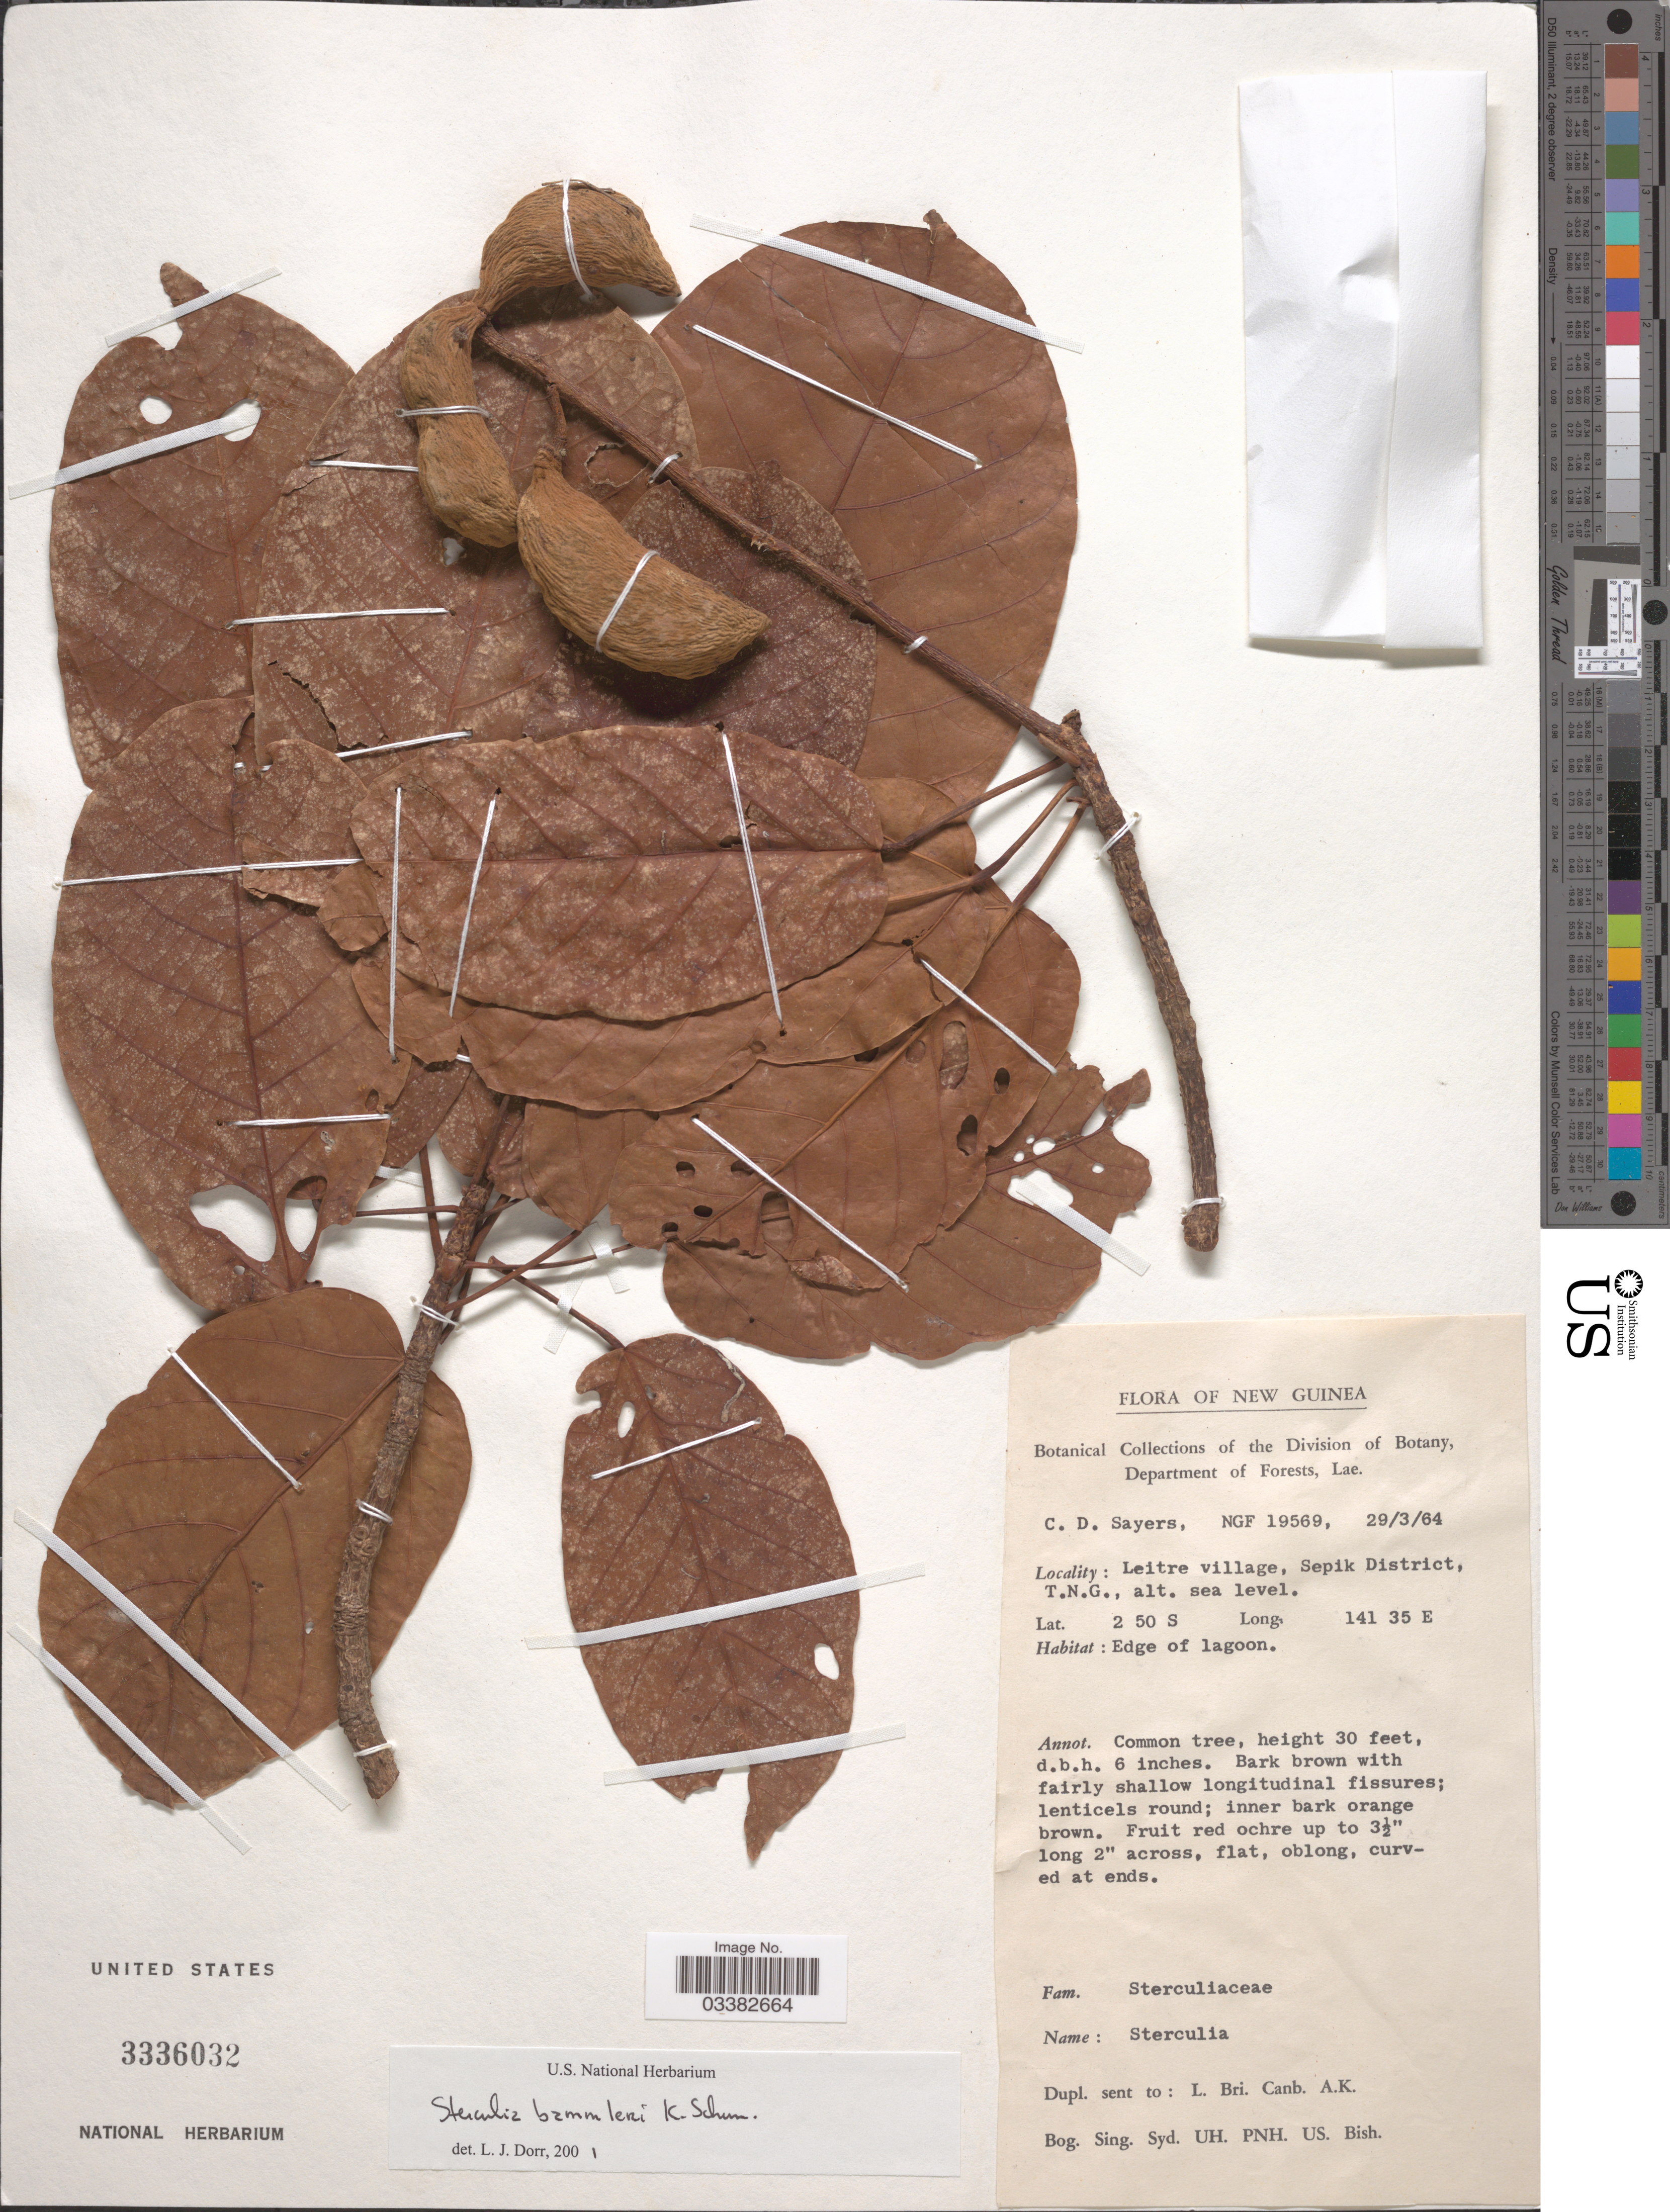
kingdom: Plantae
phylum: Tracheophyta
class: Magnoliopsida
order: Malvales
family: Malvaceae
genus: Sterculia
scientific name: Sterculia bammleri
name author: K. Schum.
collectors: C. Sayers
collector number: NGF 19569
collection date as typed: Transcribed d/m/y: 29/3/64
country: Papua New Guinea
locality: New Guinea. Leitre village, Sepik District, T.N.G. Edge of lagoon.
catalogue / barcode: US 3336032